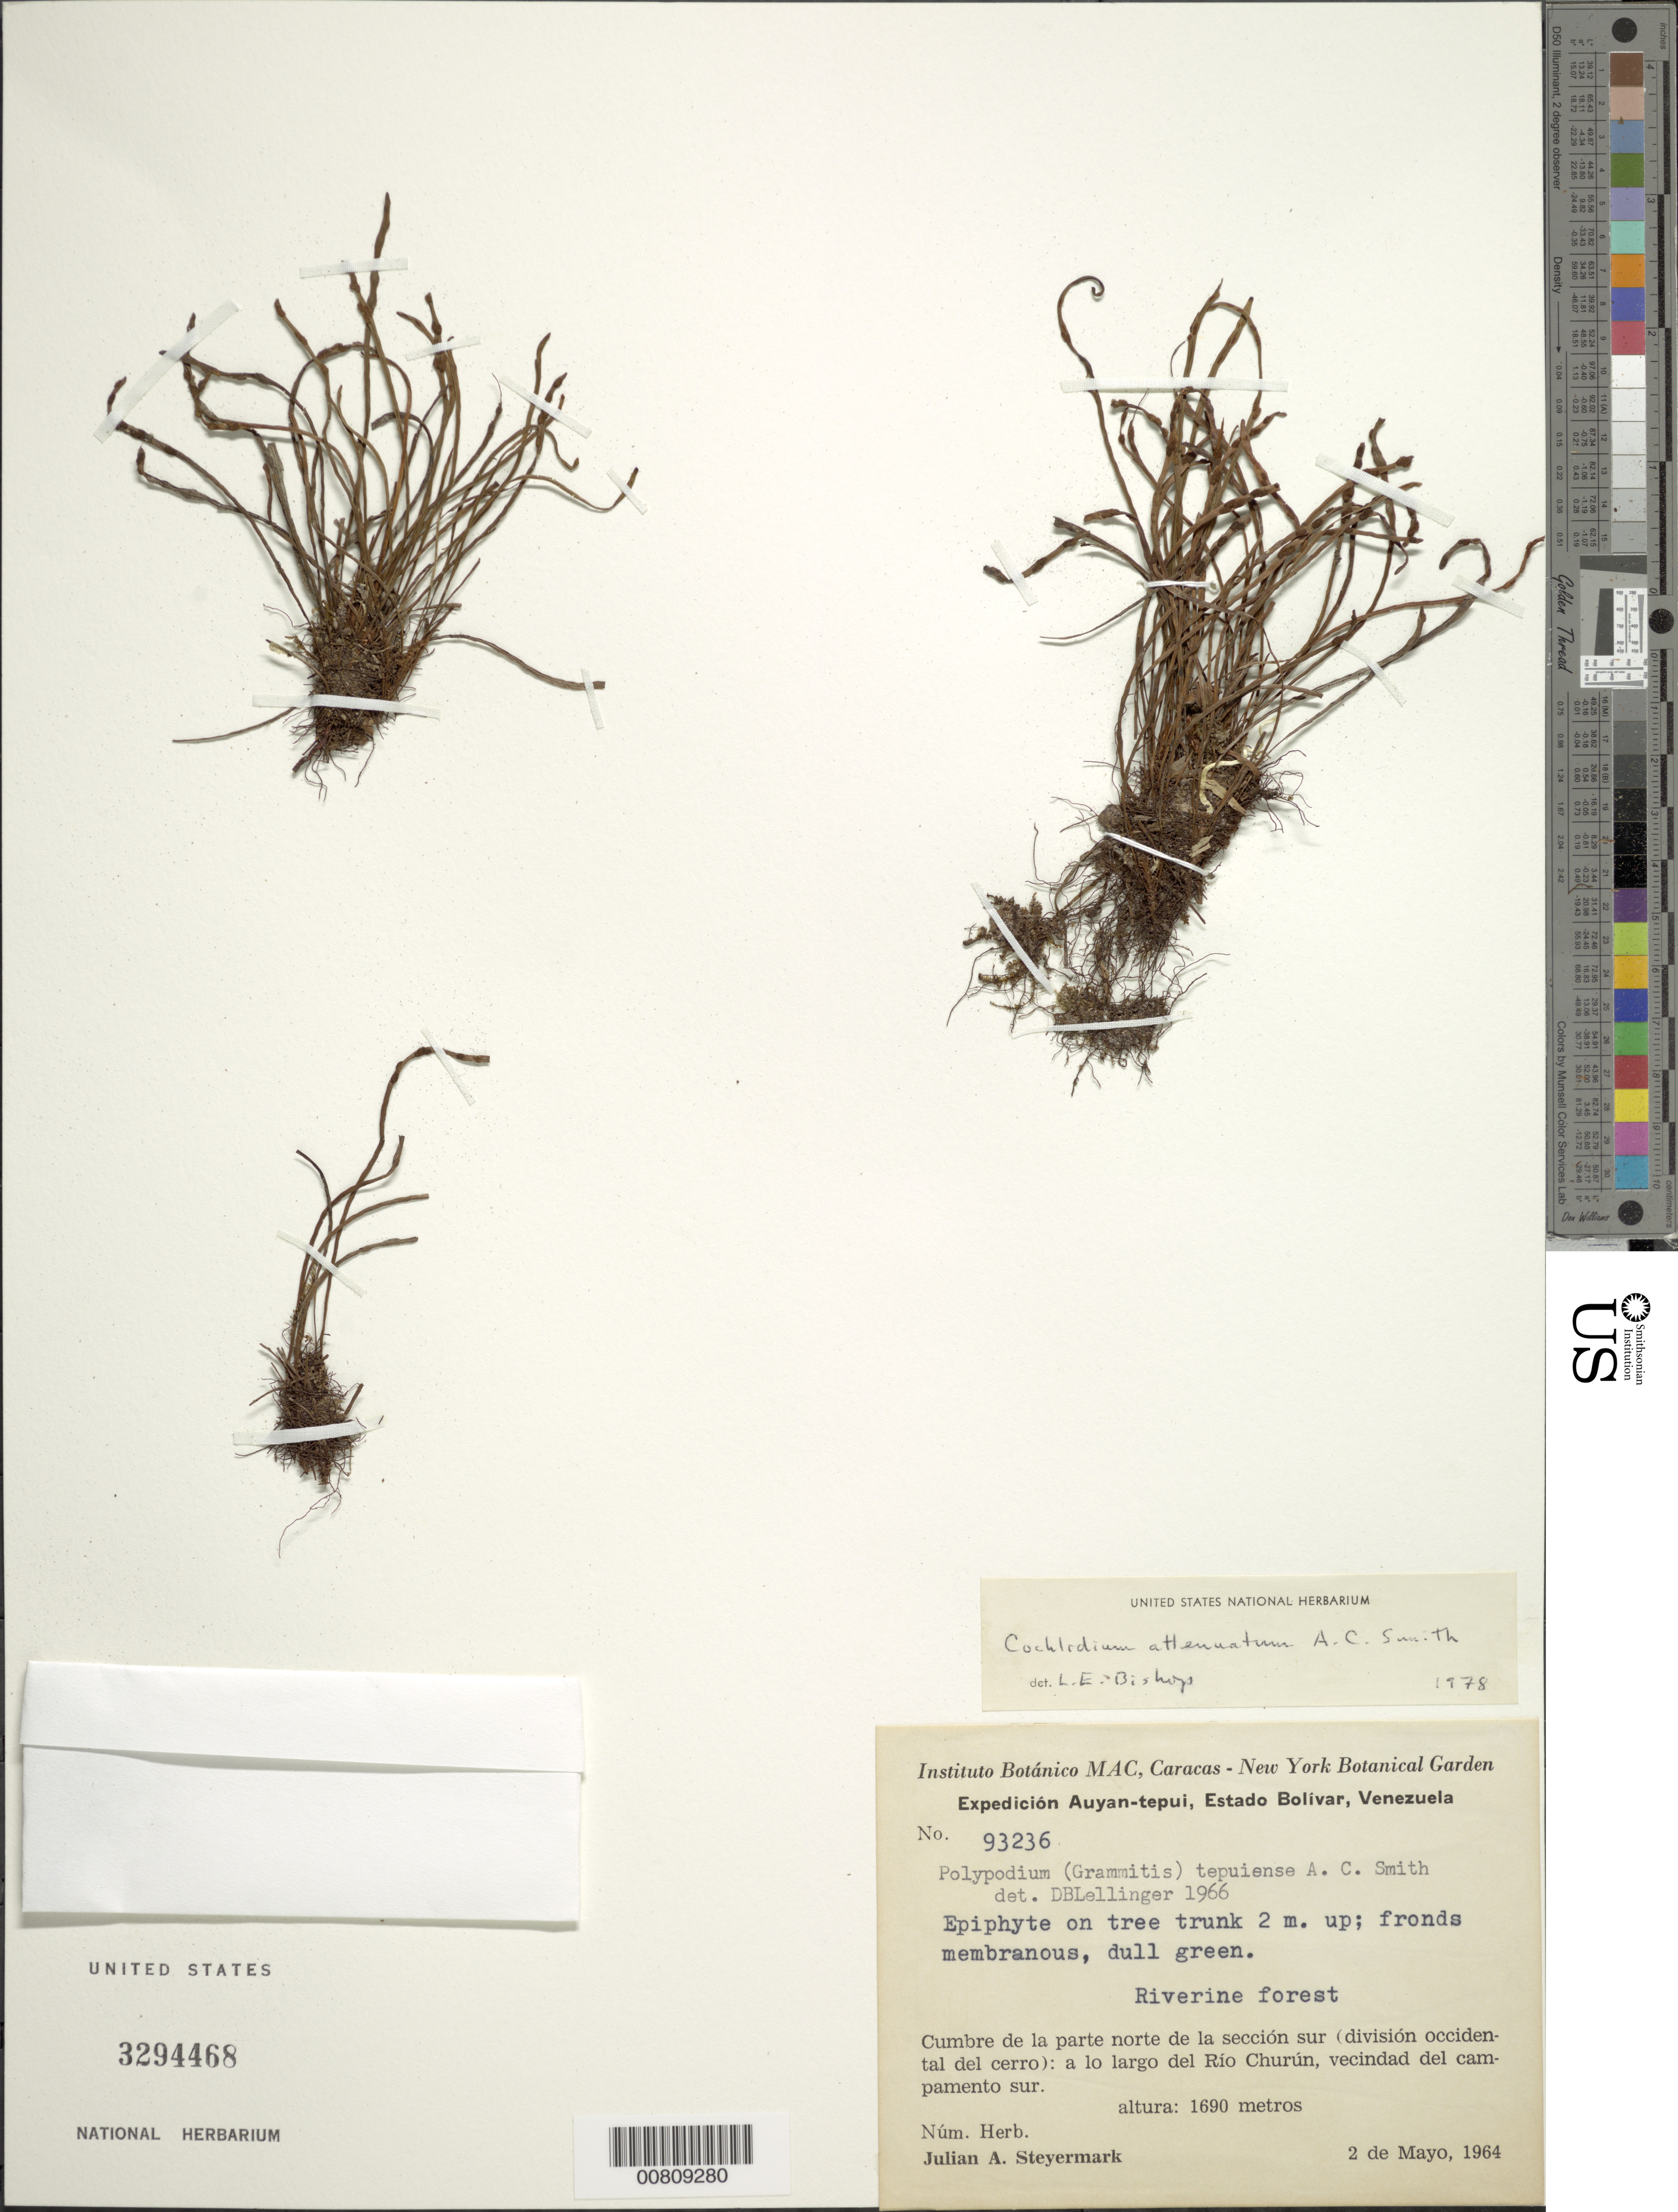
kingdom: Plantae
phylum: Tracheophyta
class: Polypodiopsida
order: Polypodiales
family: Polypodiaceae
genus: Cochlidium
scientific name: Cochlidium attenuatum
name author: A.C. Sm.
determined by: Bishop, L. E.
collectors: J. Steyermark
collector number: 93236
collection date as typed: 2-May-64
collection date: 1964-05-02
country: Venezuela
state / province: Bolívar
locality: Auyan-tepuí, Río Churún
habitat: Riverine forest; on tree trunk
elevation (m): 1690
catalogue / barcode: US 3294468